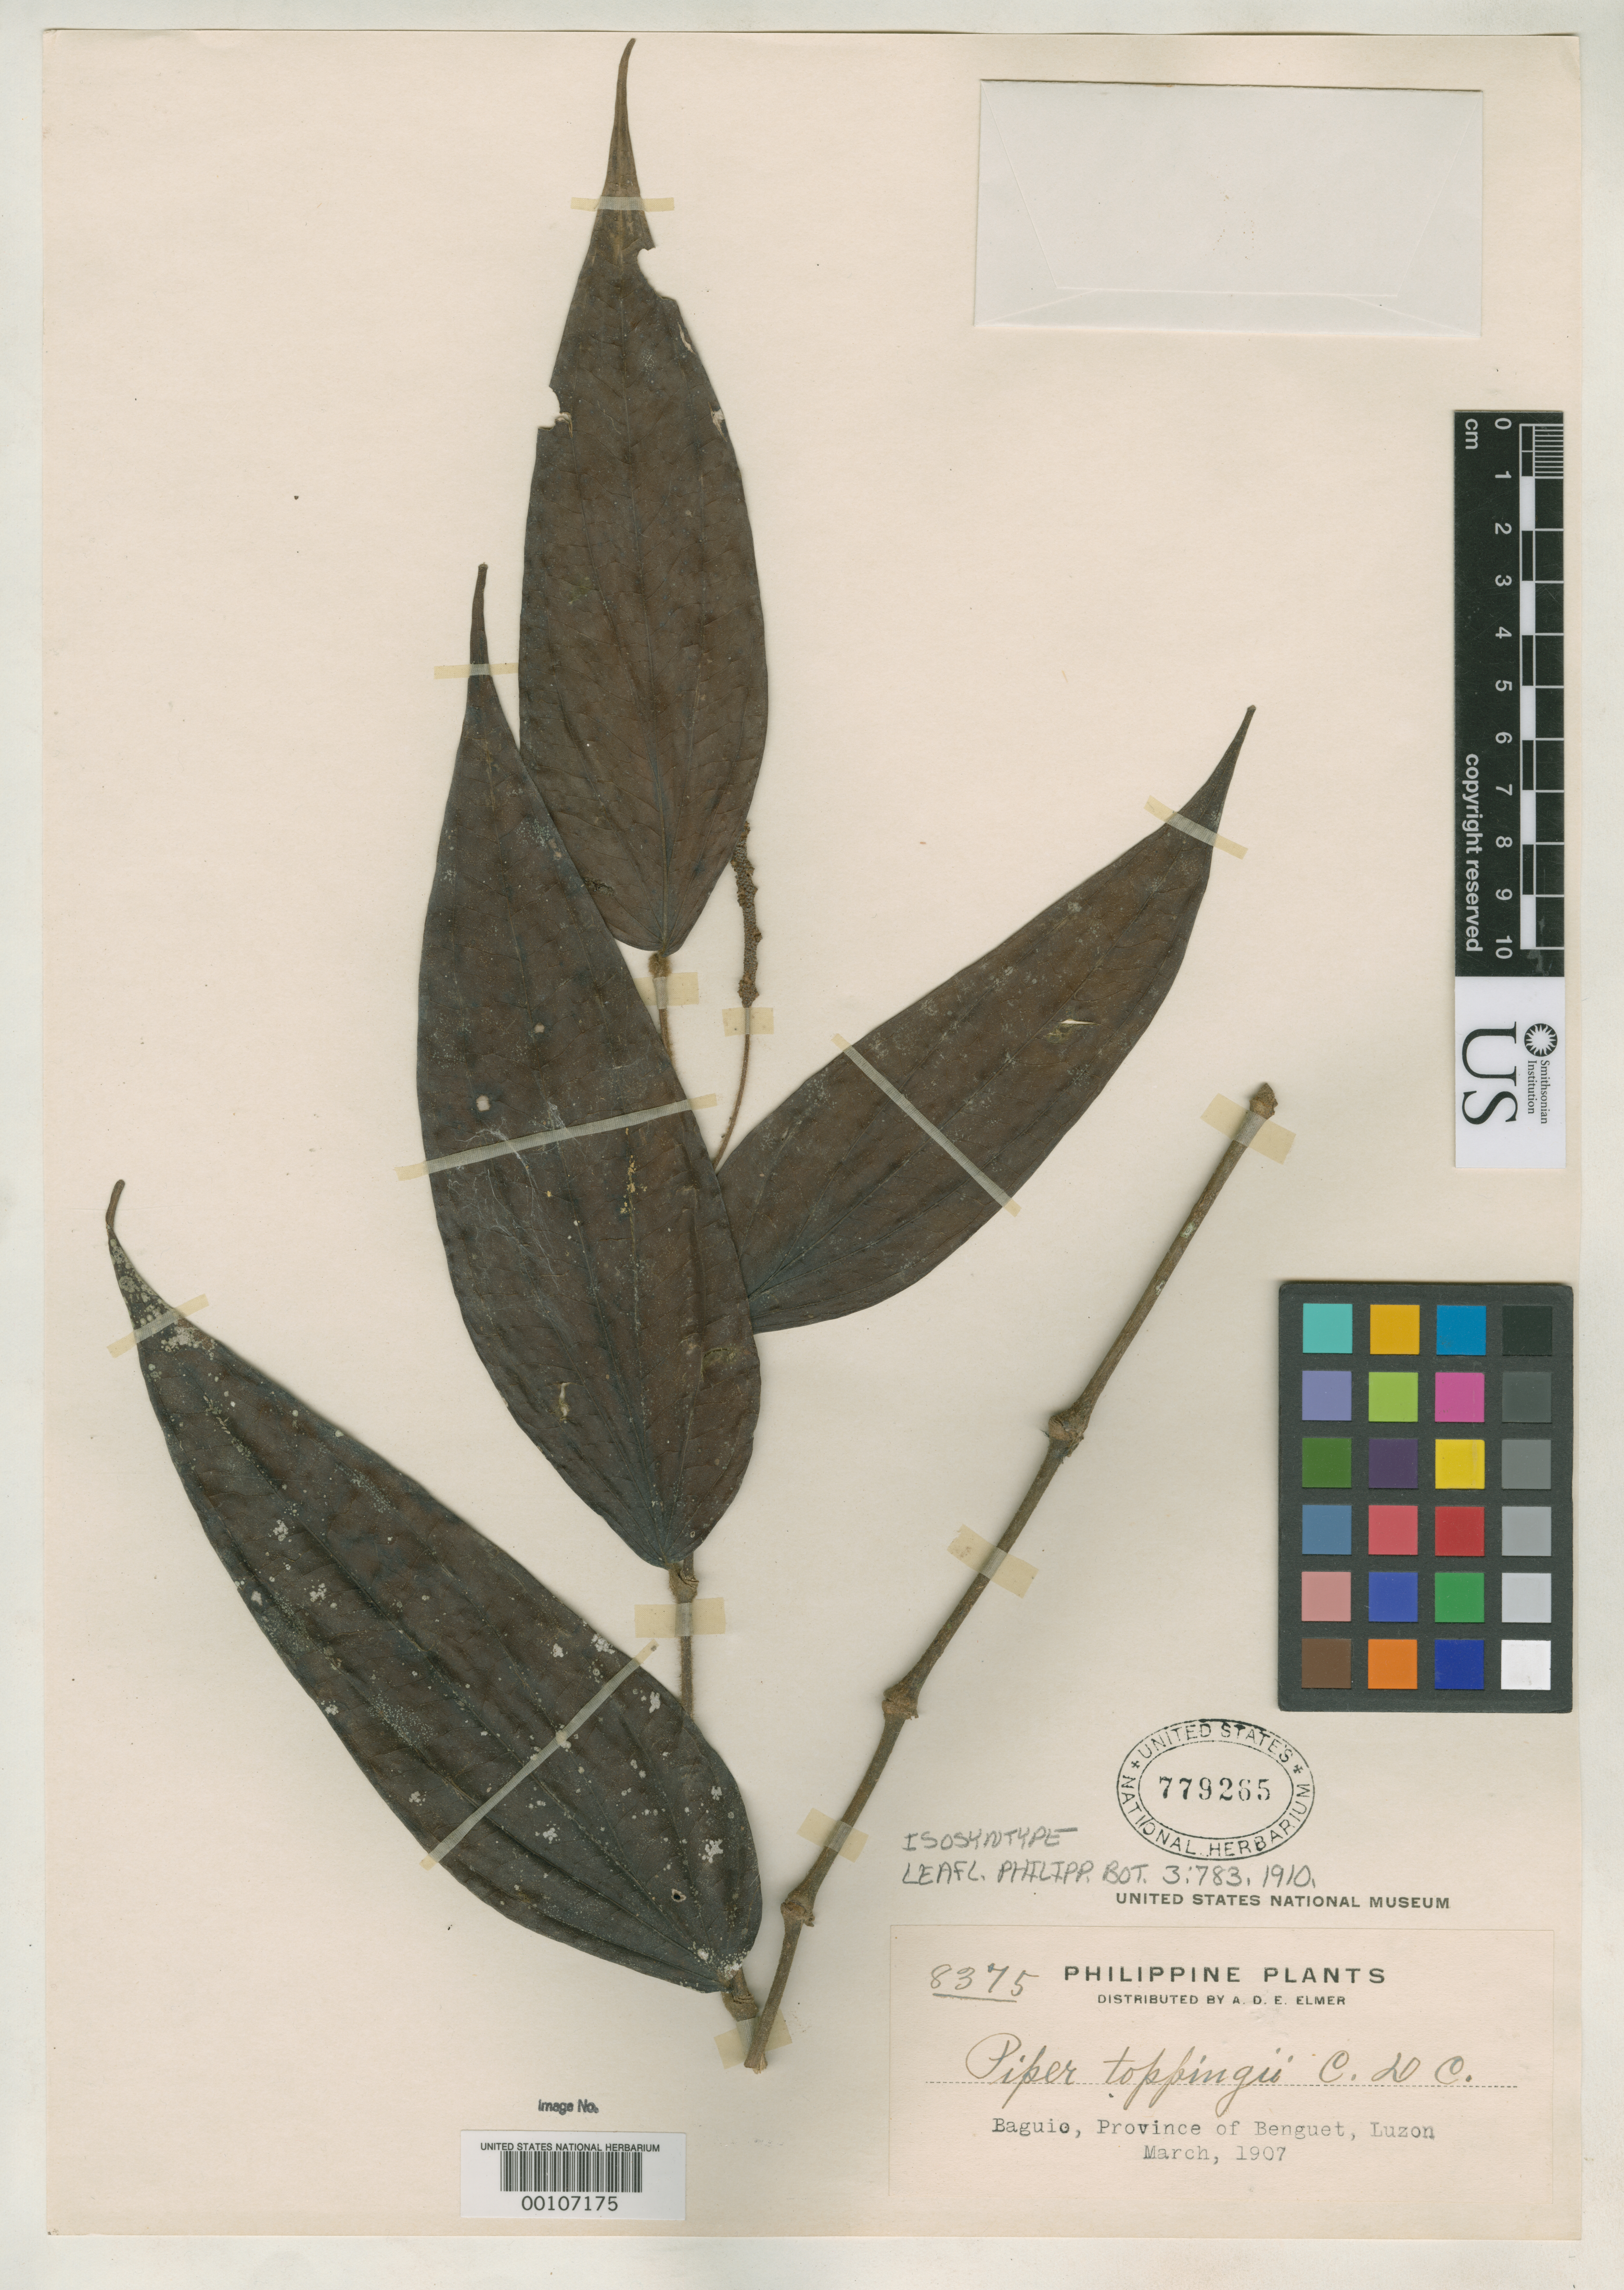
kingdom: Plantae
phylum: Tracheophyta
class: Magnoliopsida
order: Piperales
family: Piperaceae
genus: Piper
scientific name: Piper toppingii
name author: C. DC. in Elmer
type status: Isosyntype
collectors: A. D. E. Elmer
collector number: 8375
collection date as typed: Mar 1907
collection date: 1907-03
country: Philippines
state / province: Cordillera (Administrative Region)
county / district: Benguet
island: Luzon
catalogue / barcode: US 779265